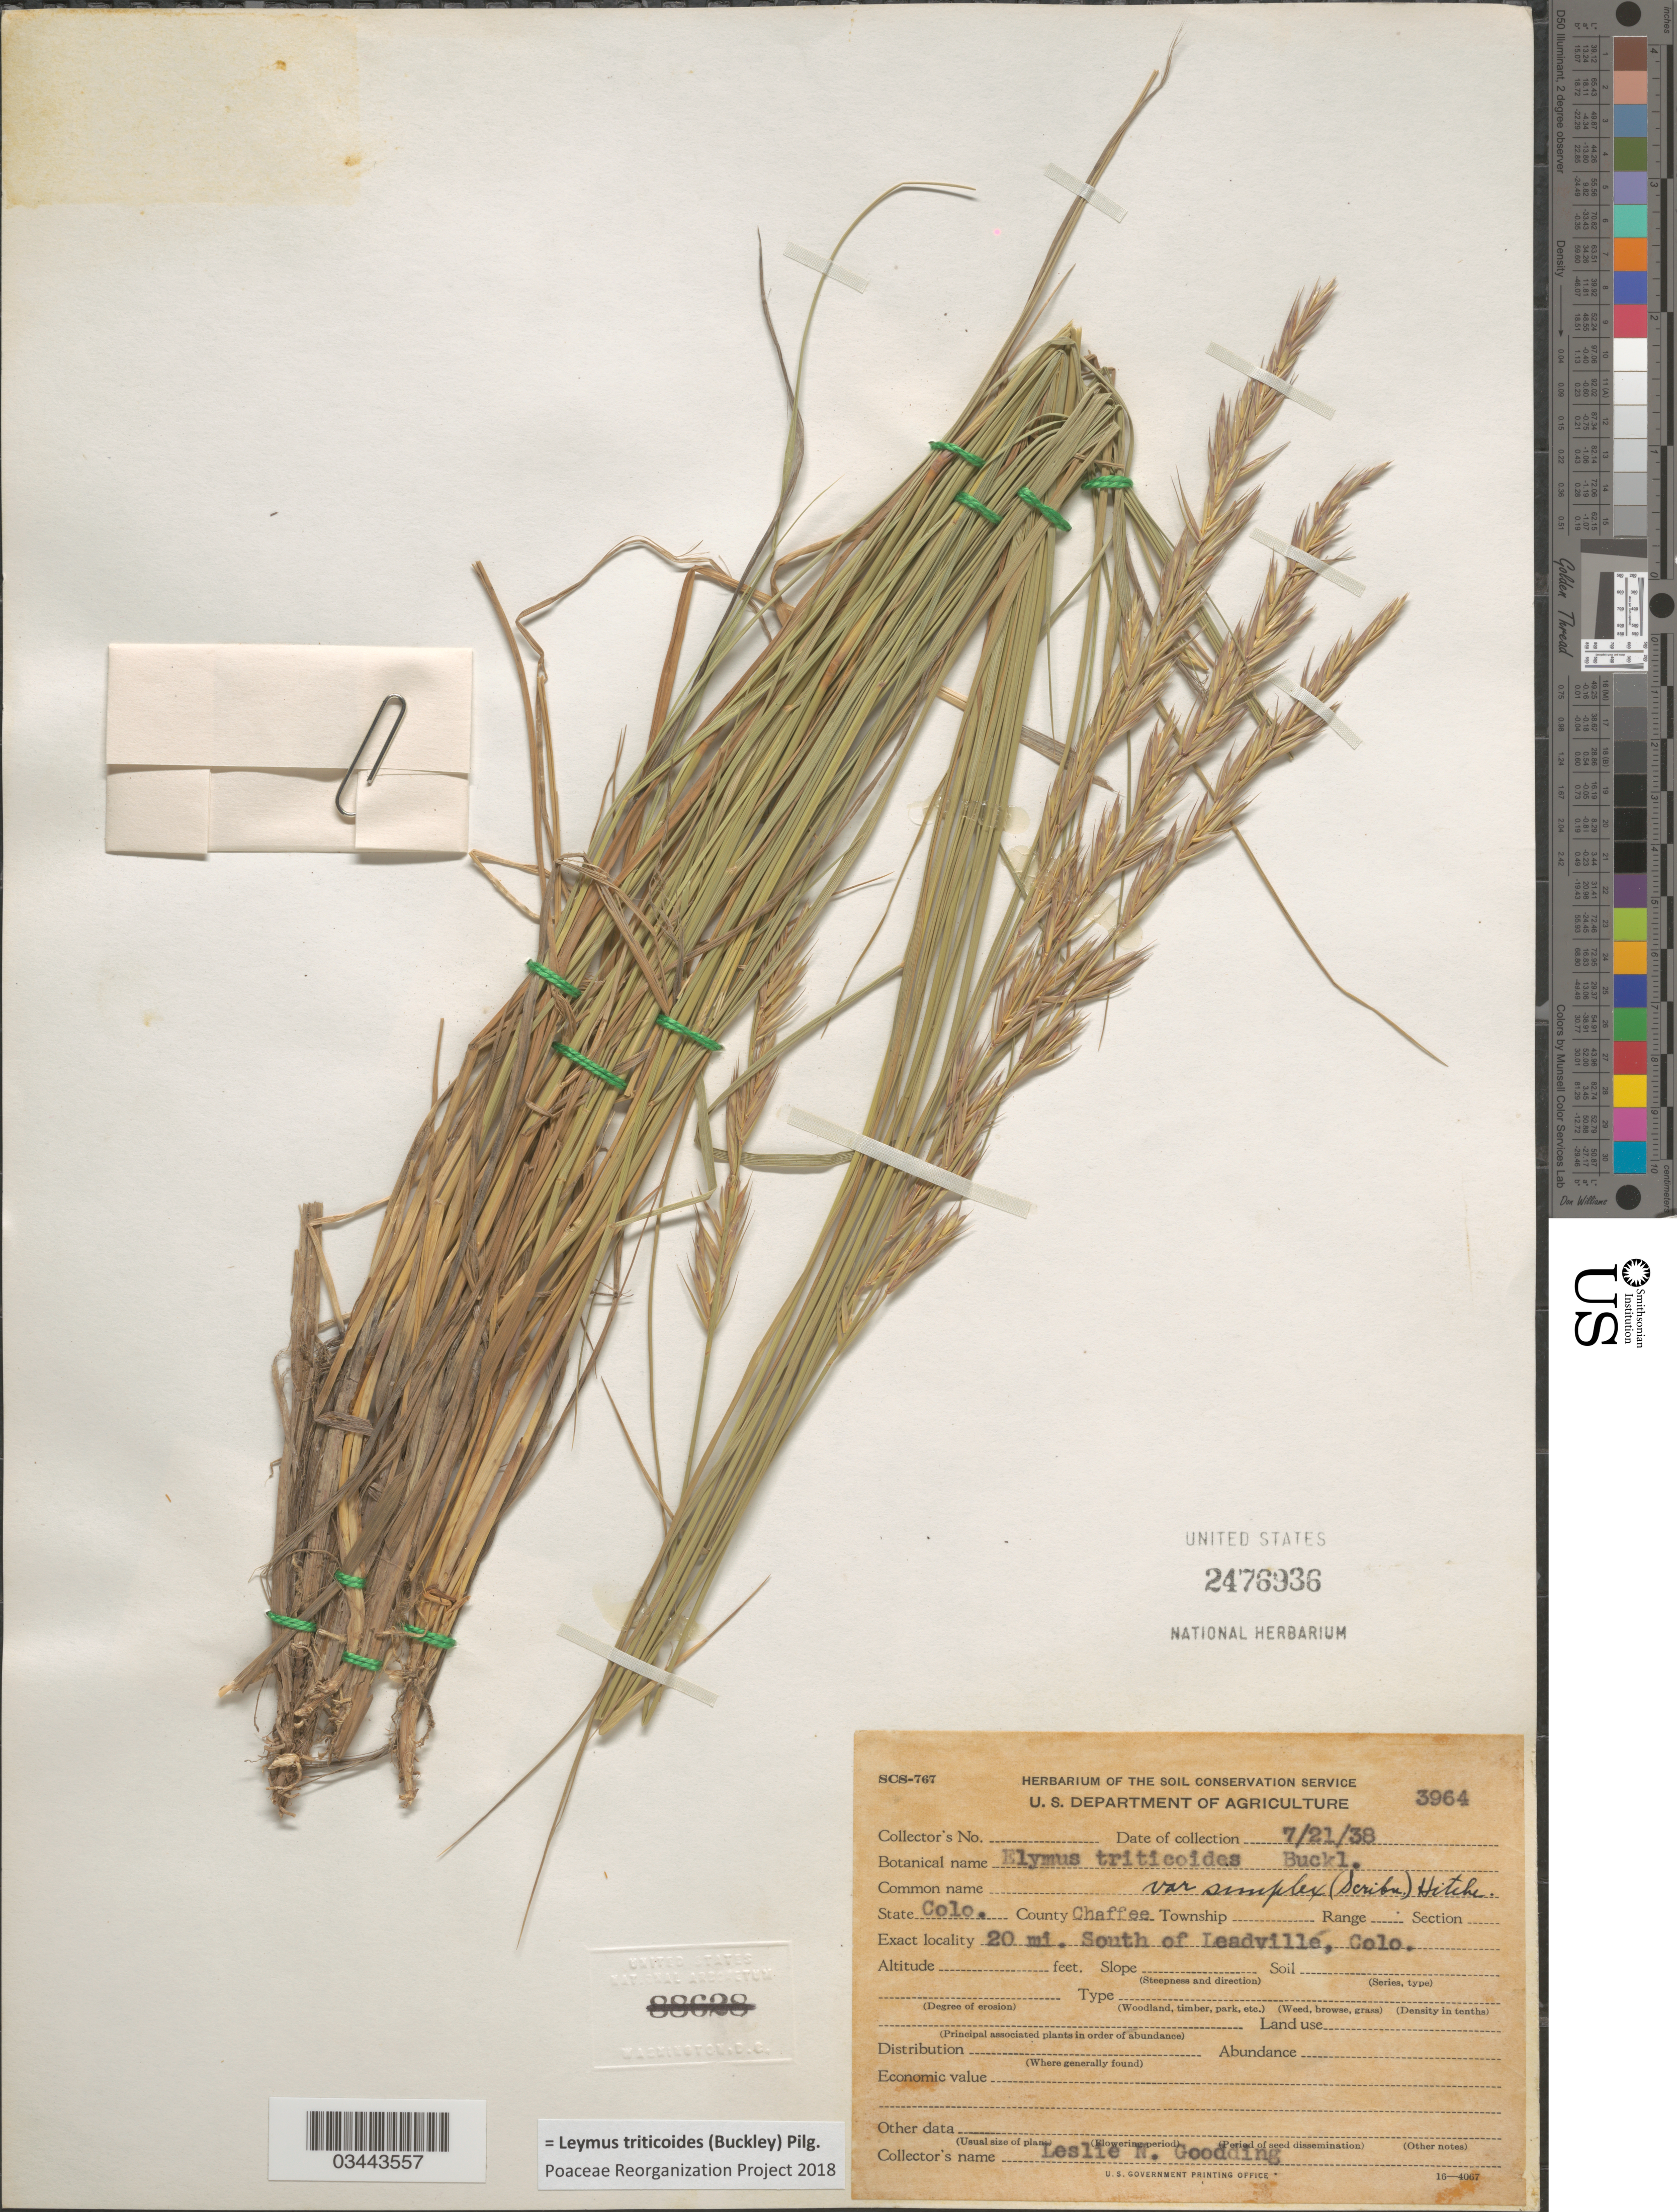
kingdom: Plantae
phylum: Tracheophyta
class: Liliopsida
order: Poales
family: Poaceae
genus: Leymus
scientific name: Leymus triticoides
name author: (Buckley) Pilg.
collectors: L. N. Goodding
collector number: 3964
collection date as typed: Transcribed d/m/y: 21/7/38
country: United States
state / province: Colorado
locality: County Chaffee. 20 mi. South of Leadville.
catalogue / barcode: US 2476936